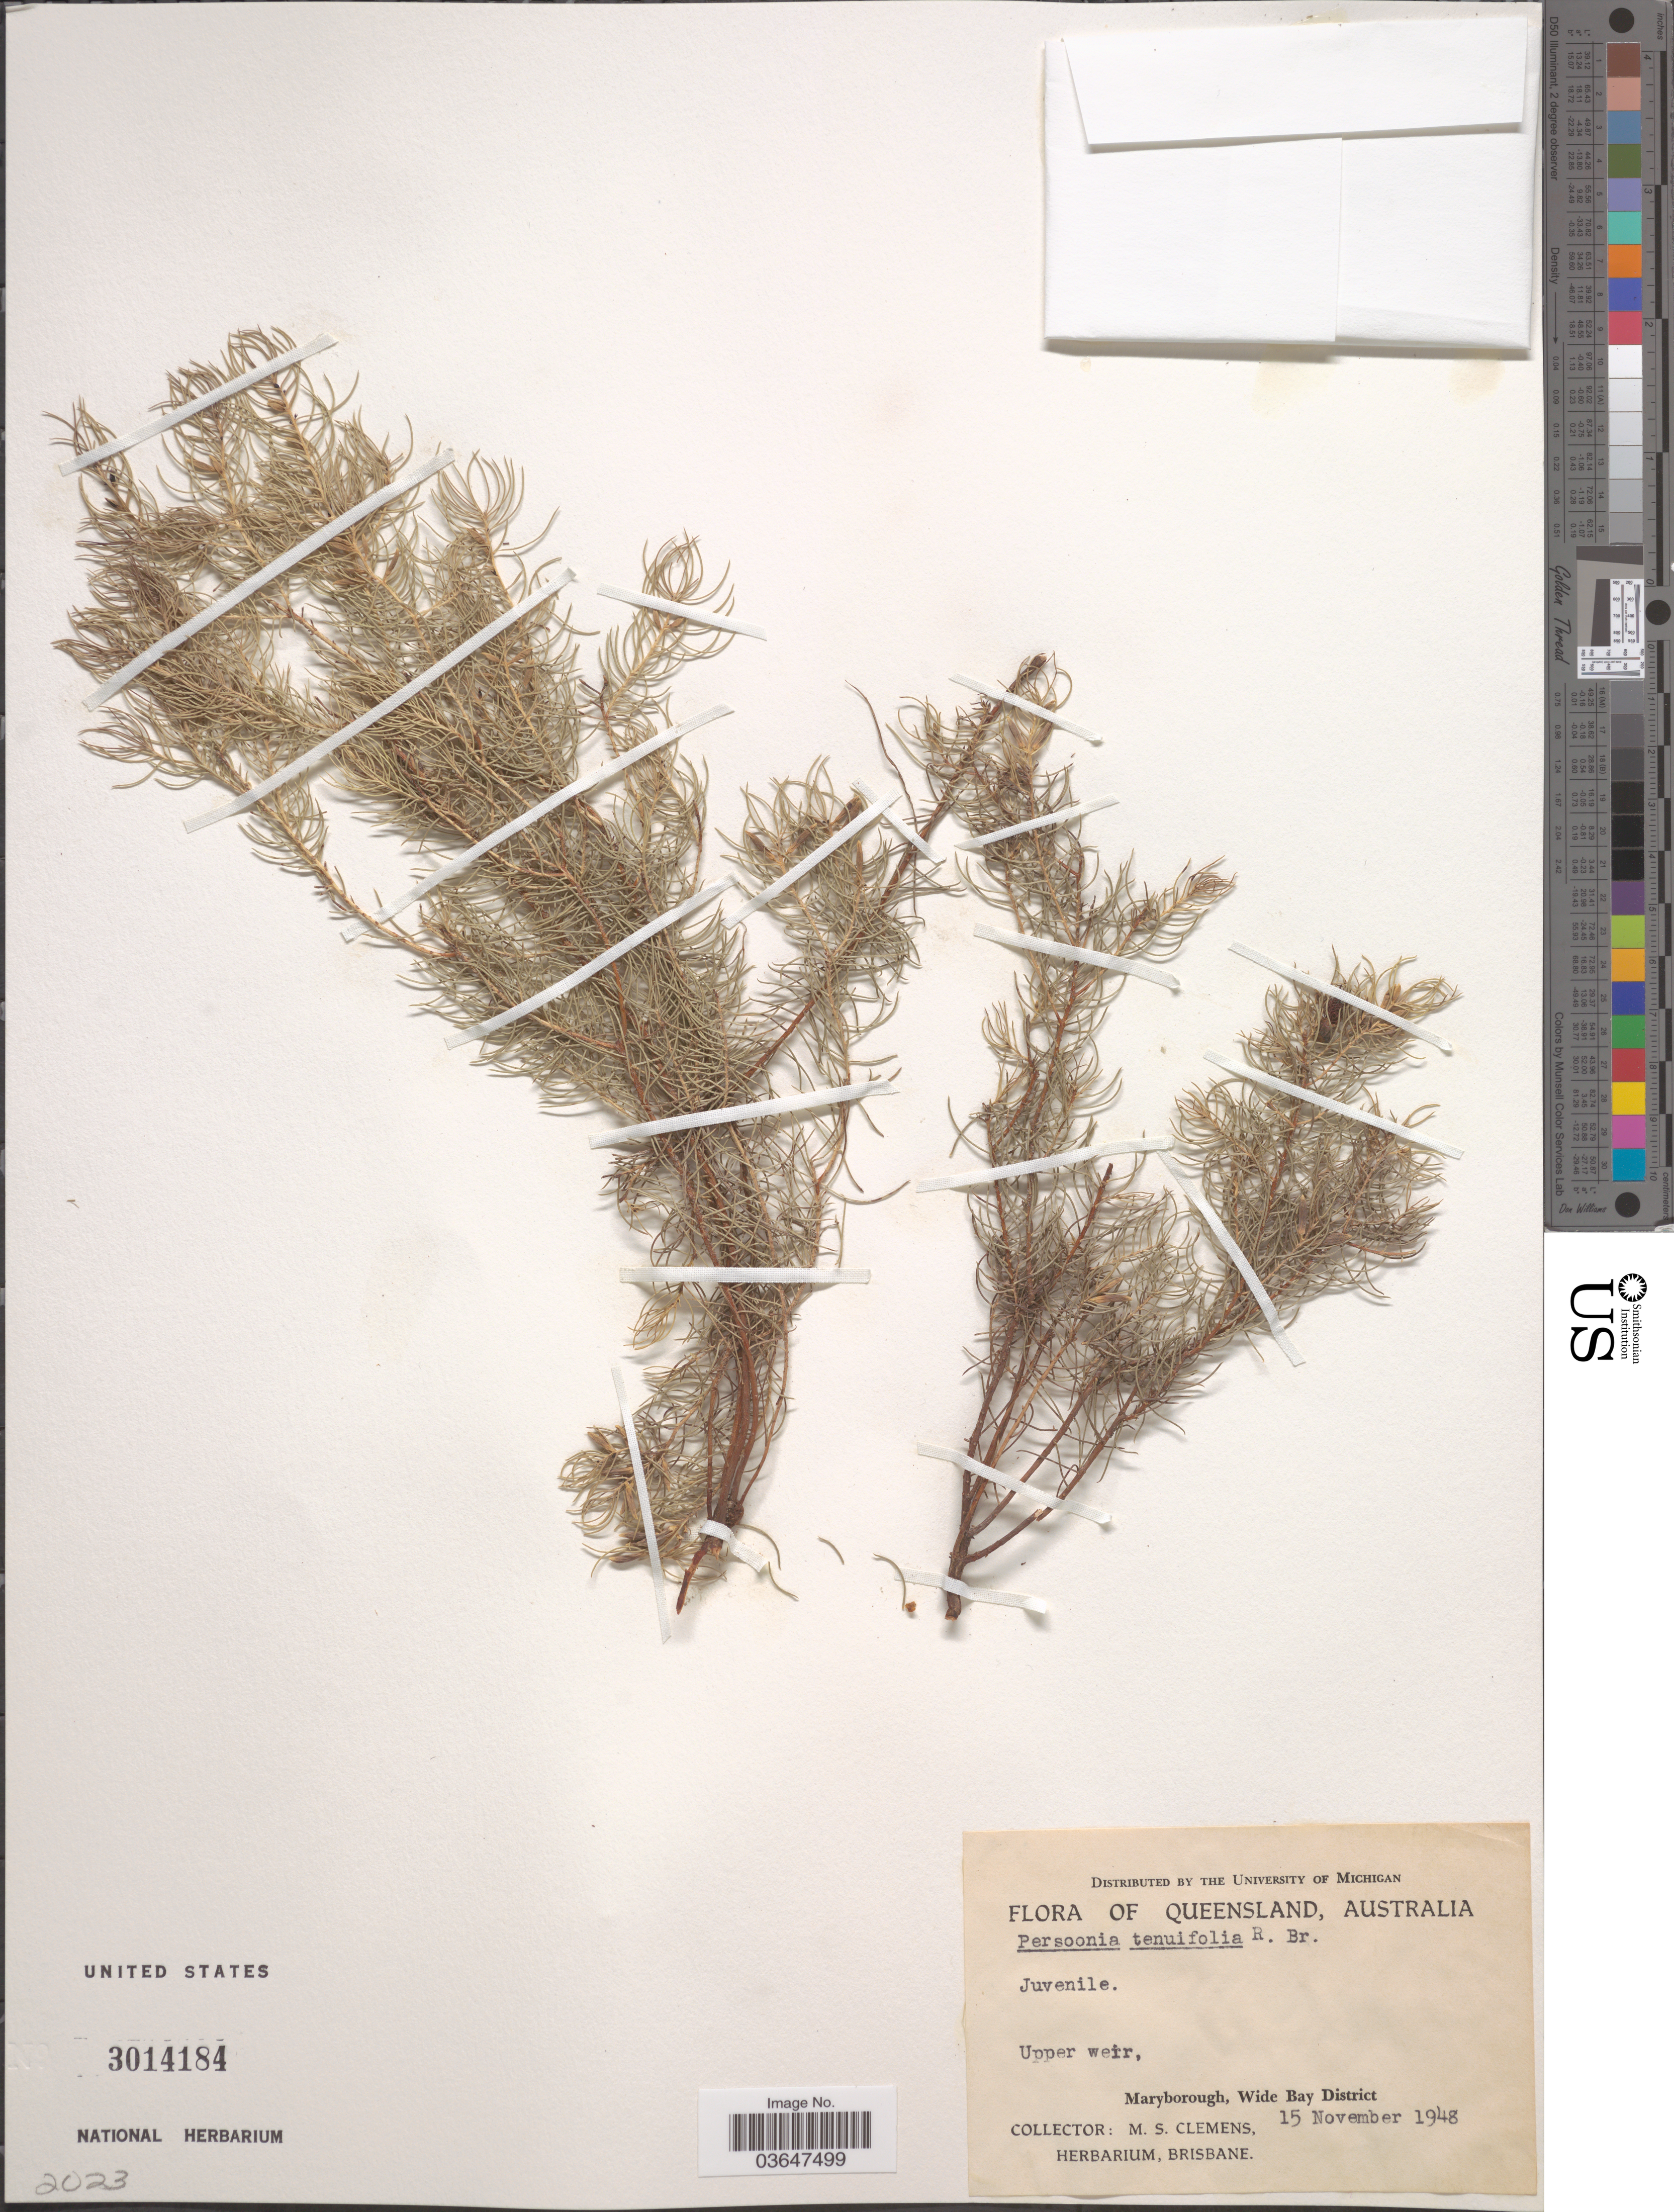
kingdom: Plantae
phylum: Tracheophyta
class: Magnoliopsida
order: Proteales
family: Proteaceae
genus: Persoonia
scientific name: Persoonia tenuifolia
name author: R. Br.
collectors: M. S. Clemens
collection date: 1948-11-15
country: Australia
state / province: Queensland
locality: Upper weir, Maryborough, Wide Bay District.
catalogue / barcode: US 3014184